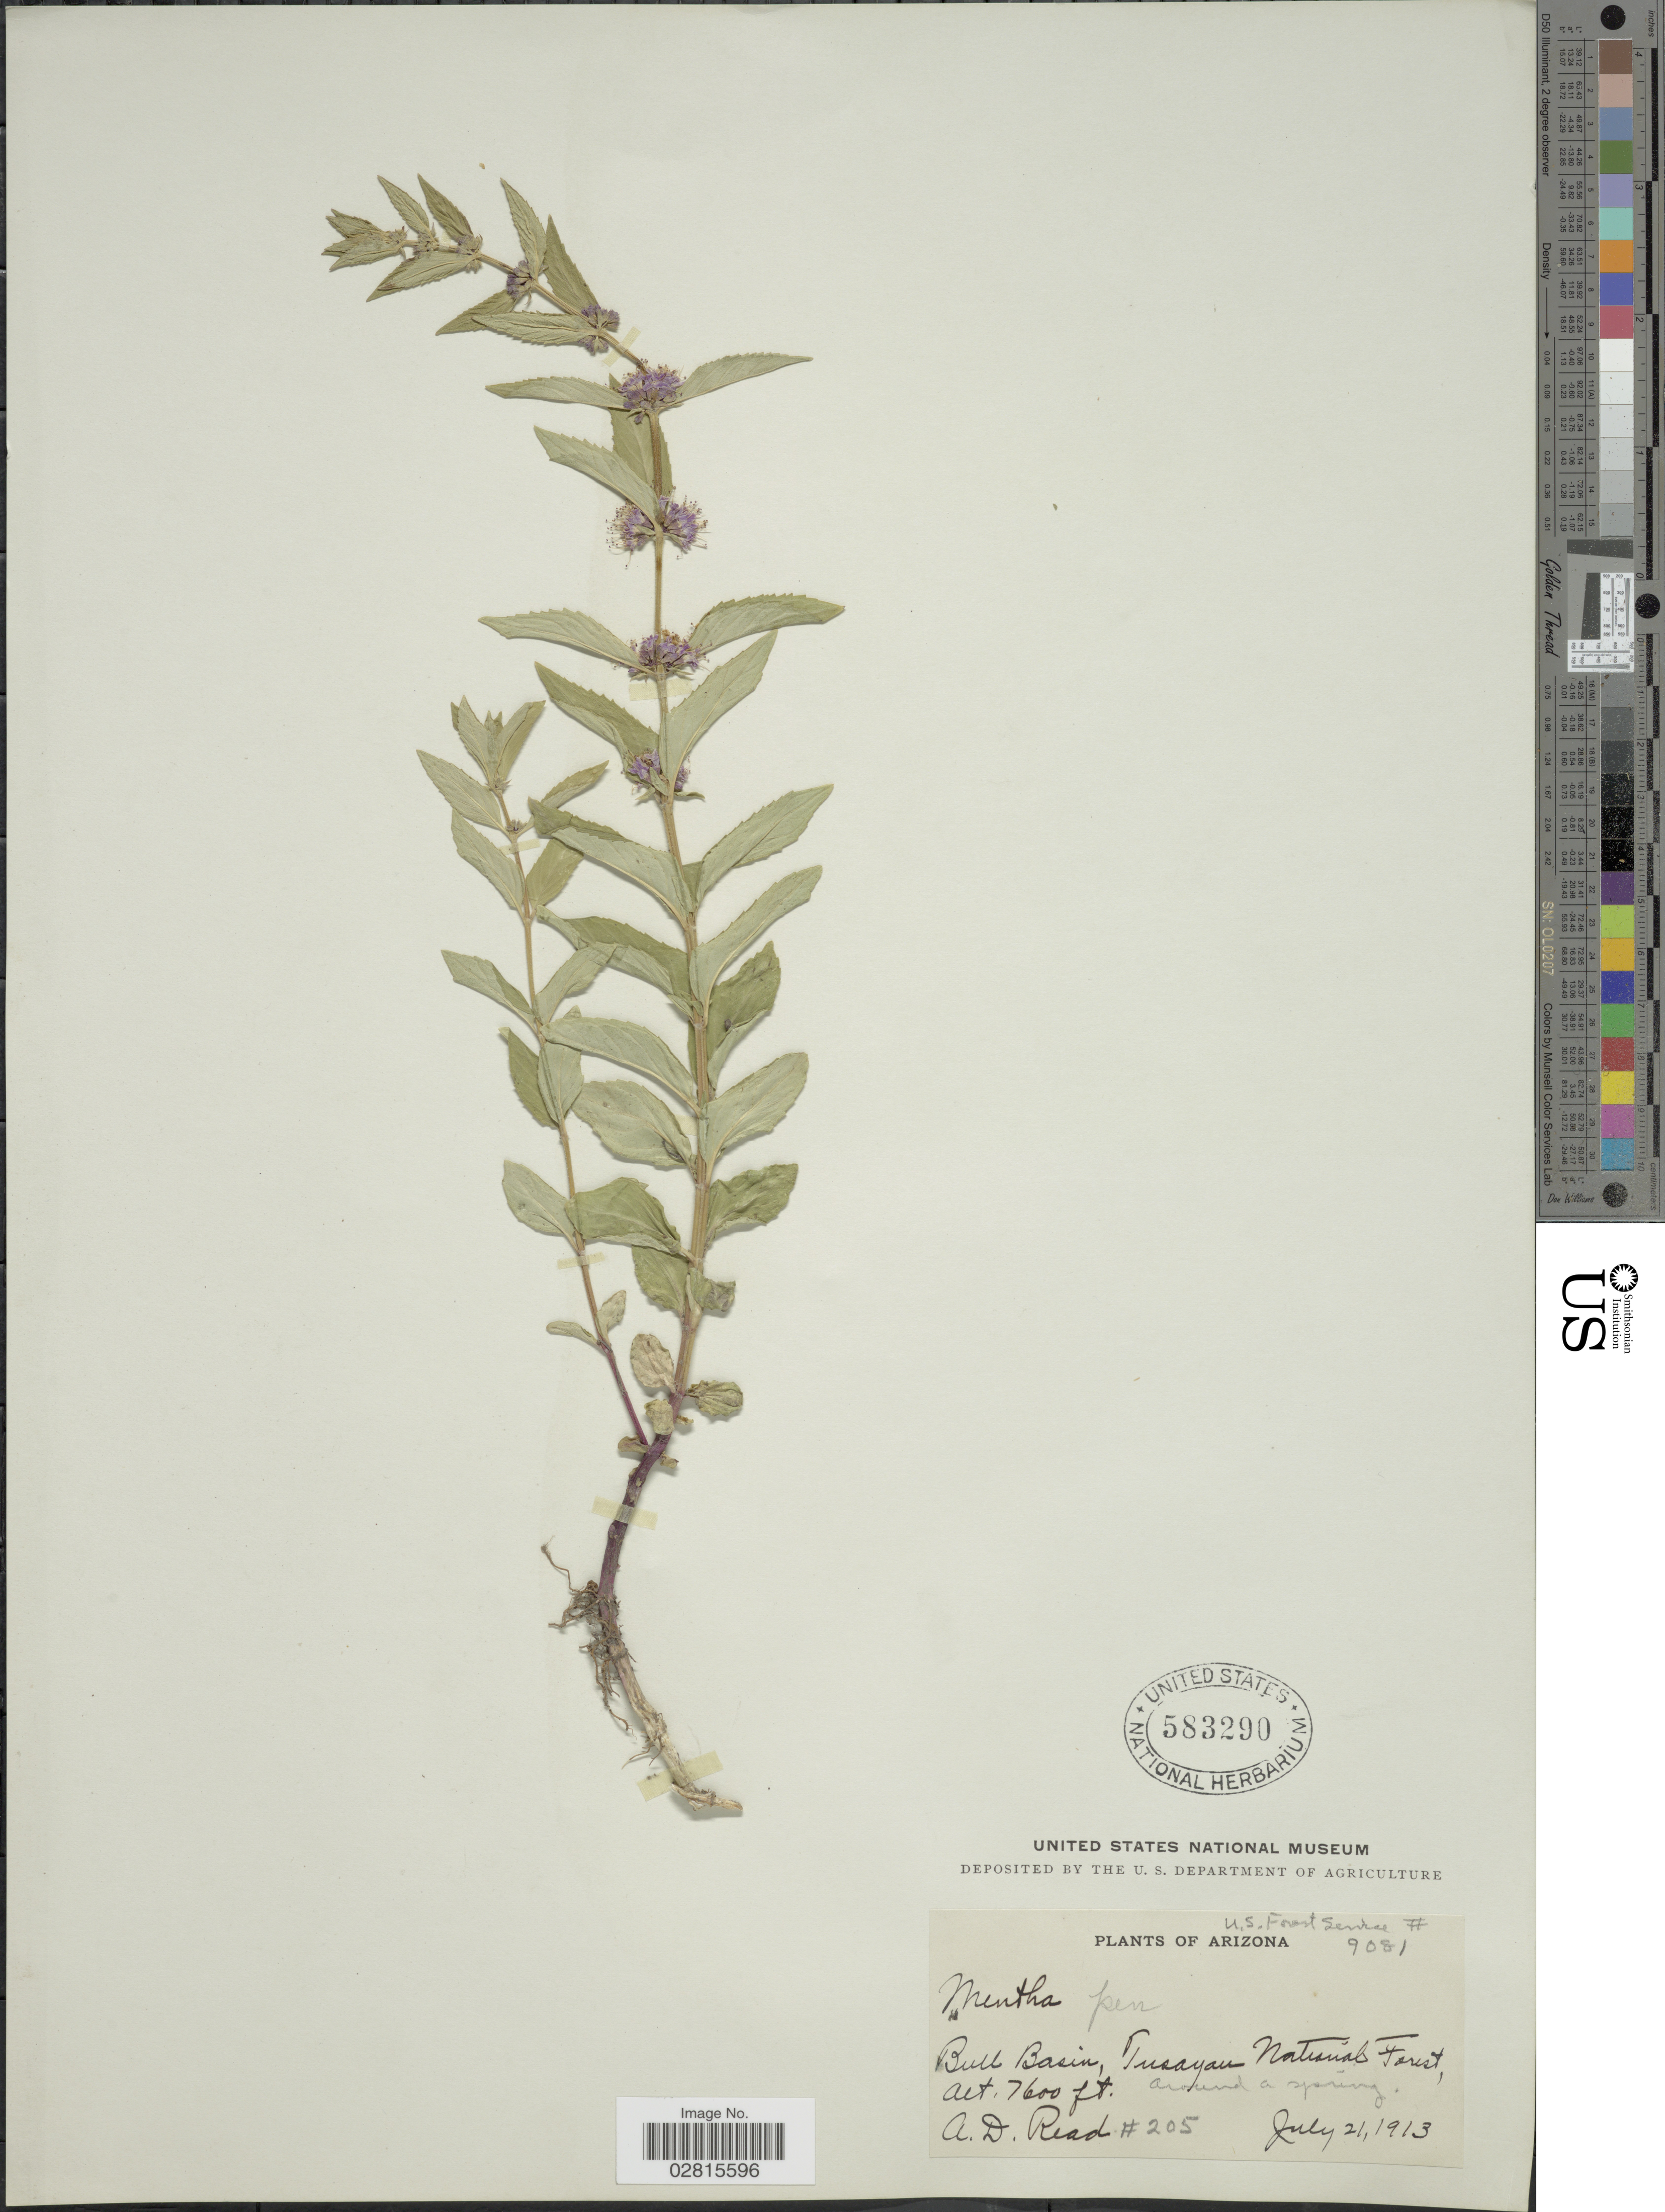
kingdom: Plantae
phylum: Tracheophyta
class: Magnoliopsida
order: Lamiales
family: Lamiaceae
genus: Mentha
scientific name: Mentha penardii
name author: (Briq.) Rydb.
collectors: A. D. Read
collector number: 205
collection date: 1913-07-21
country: United States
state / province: Arizona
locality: Bull Basin, Tusayau National Forest, around a spring.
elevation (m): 2316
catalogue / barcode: US 583290